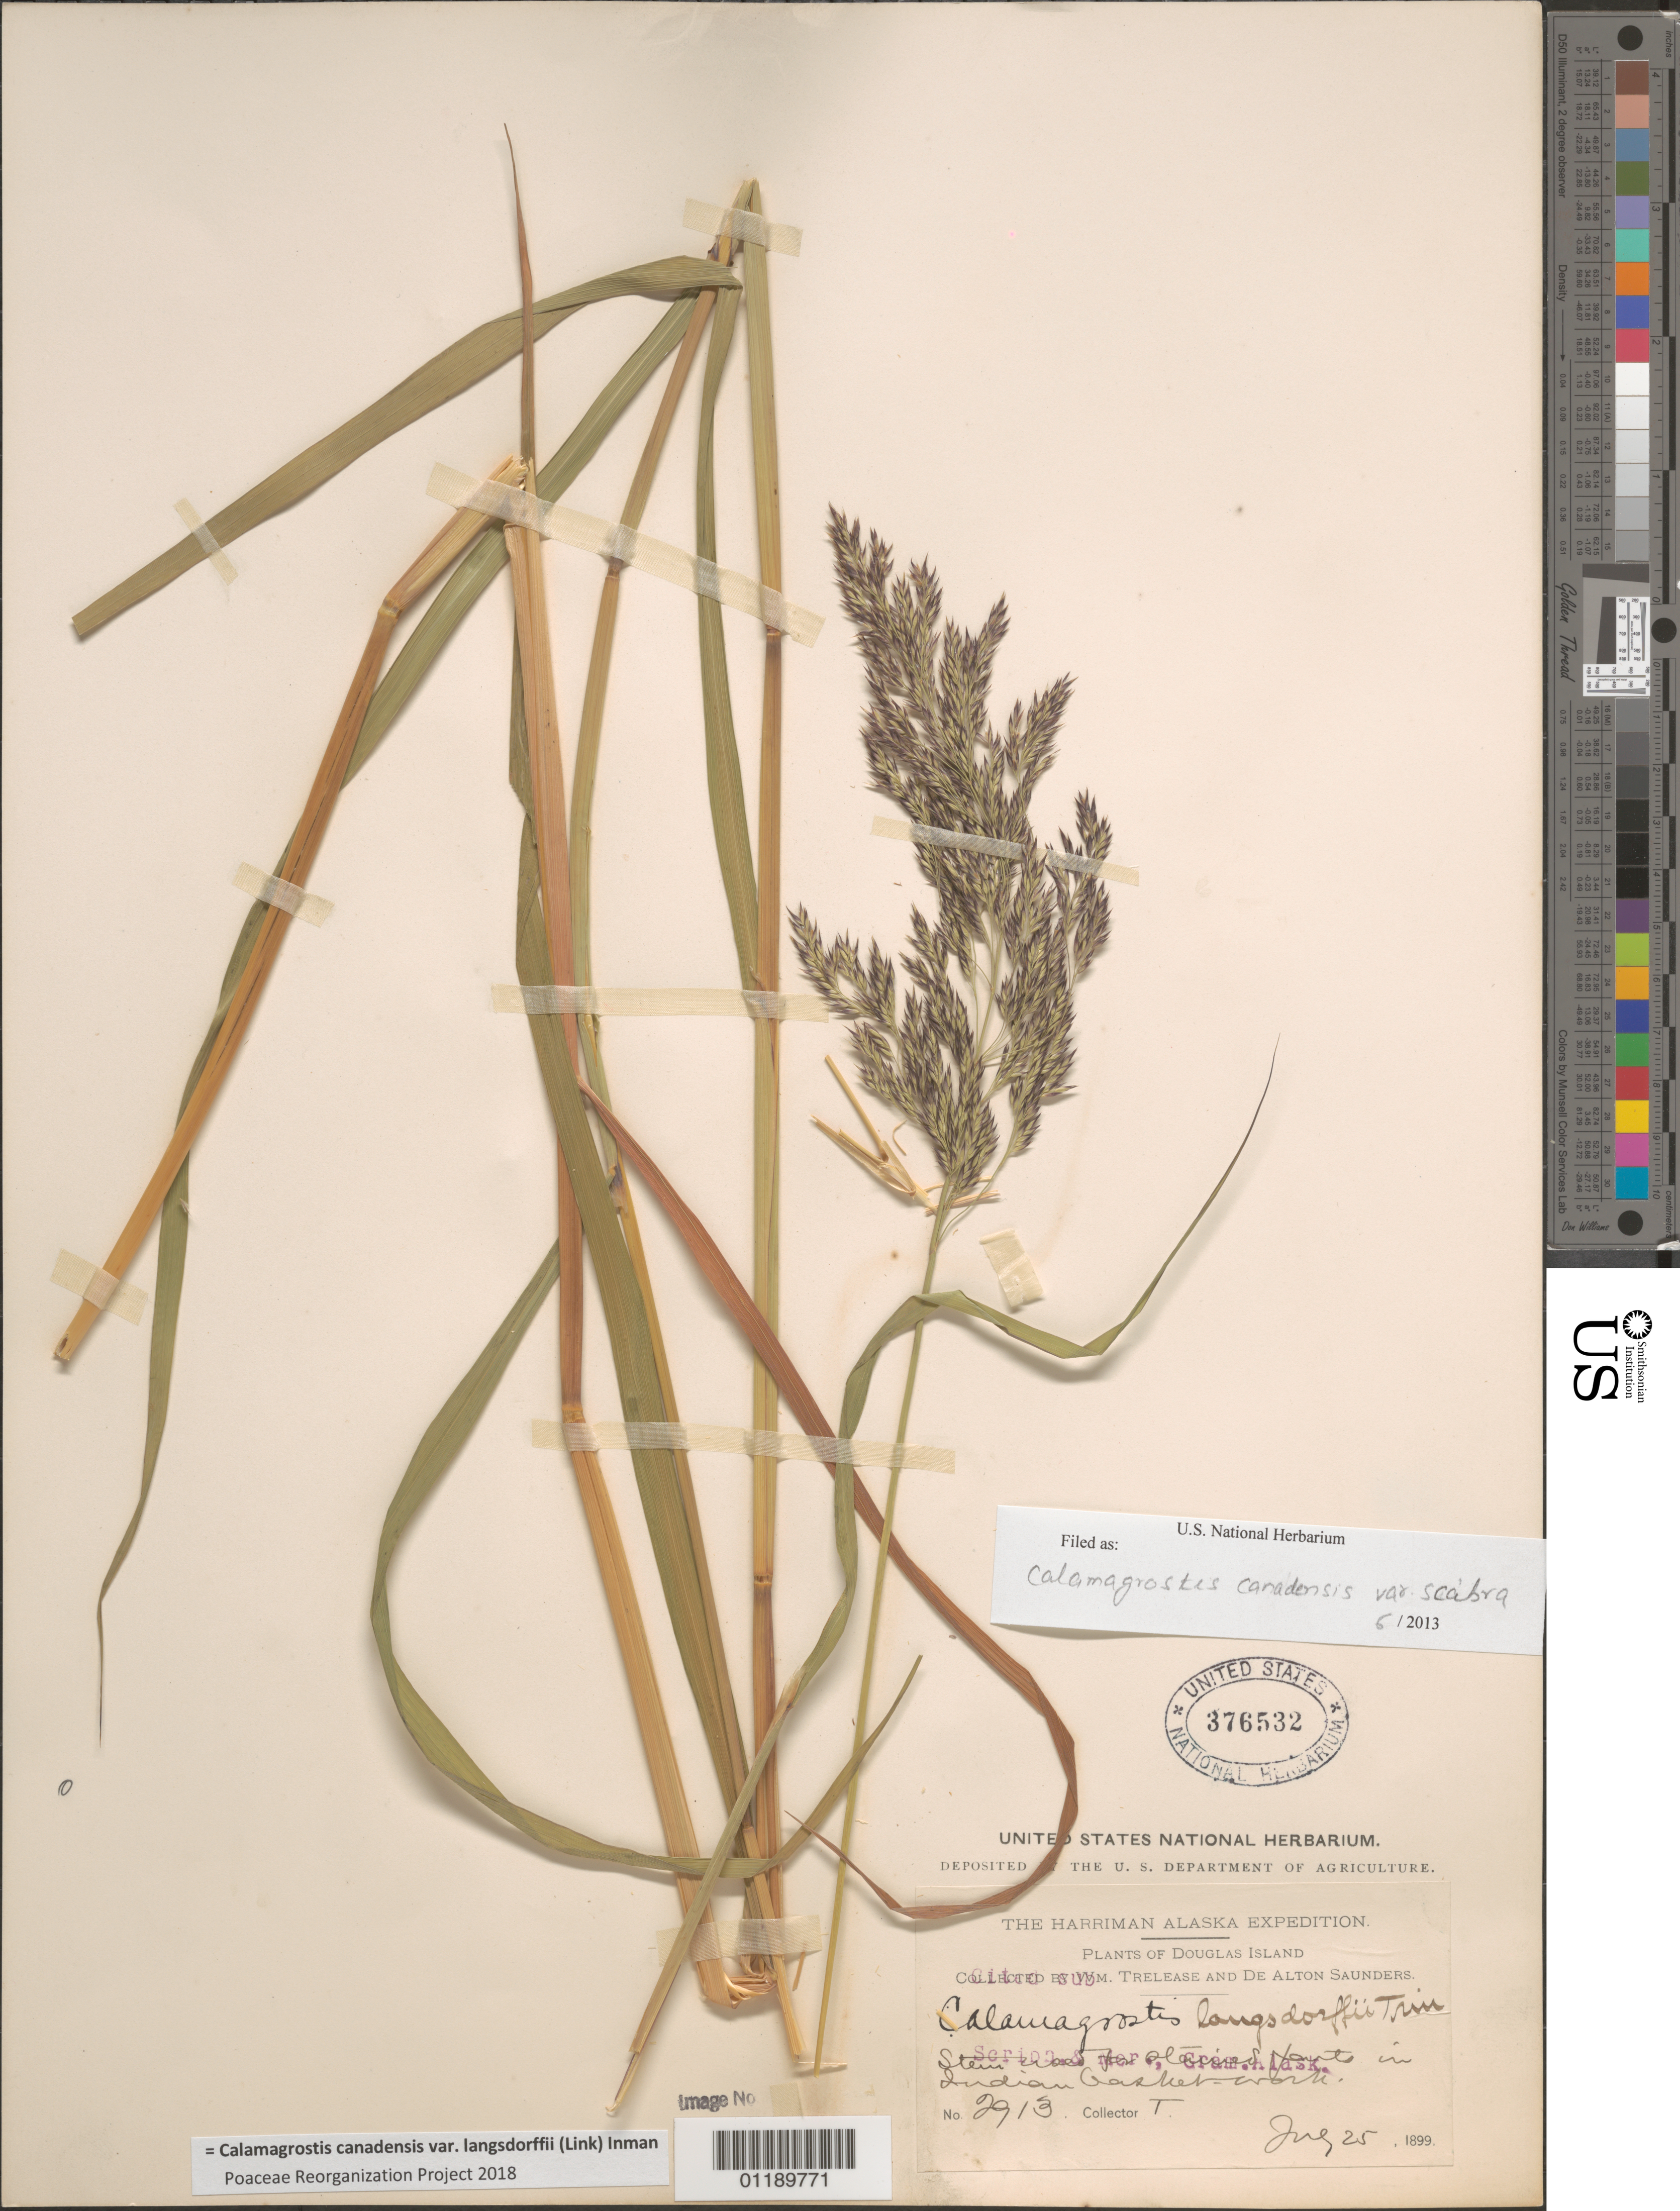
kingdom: Plantae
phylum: Tracheophyta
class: Liliopsida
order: Poales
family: Poaceae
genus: Calamagrostis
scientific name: Calamagrostis canadensis var. langsdorffii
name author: (Link) Inman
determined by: Poaceae Reorganization Project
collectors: W. Trelease & D. A. Saunders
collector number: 2913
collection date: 1899-07-25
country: United States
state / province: Alaska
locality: Indian Gasket (work?).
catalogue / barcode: US 376532